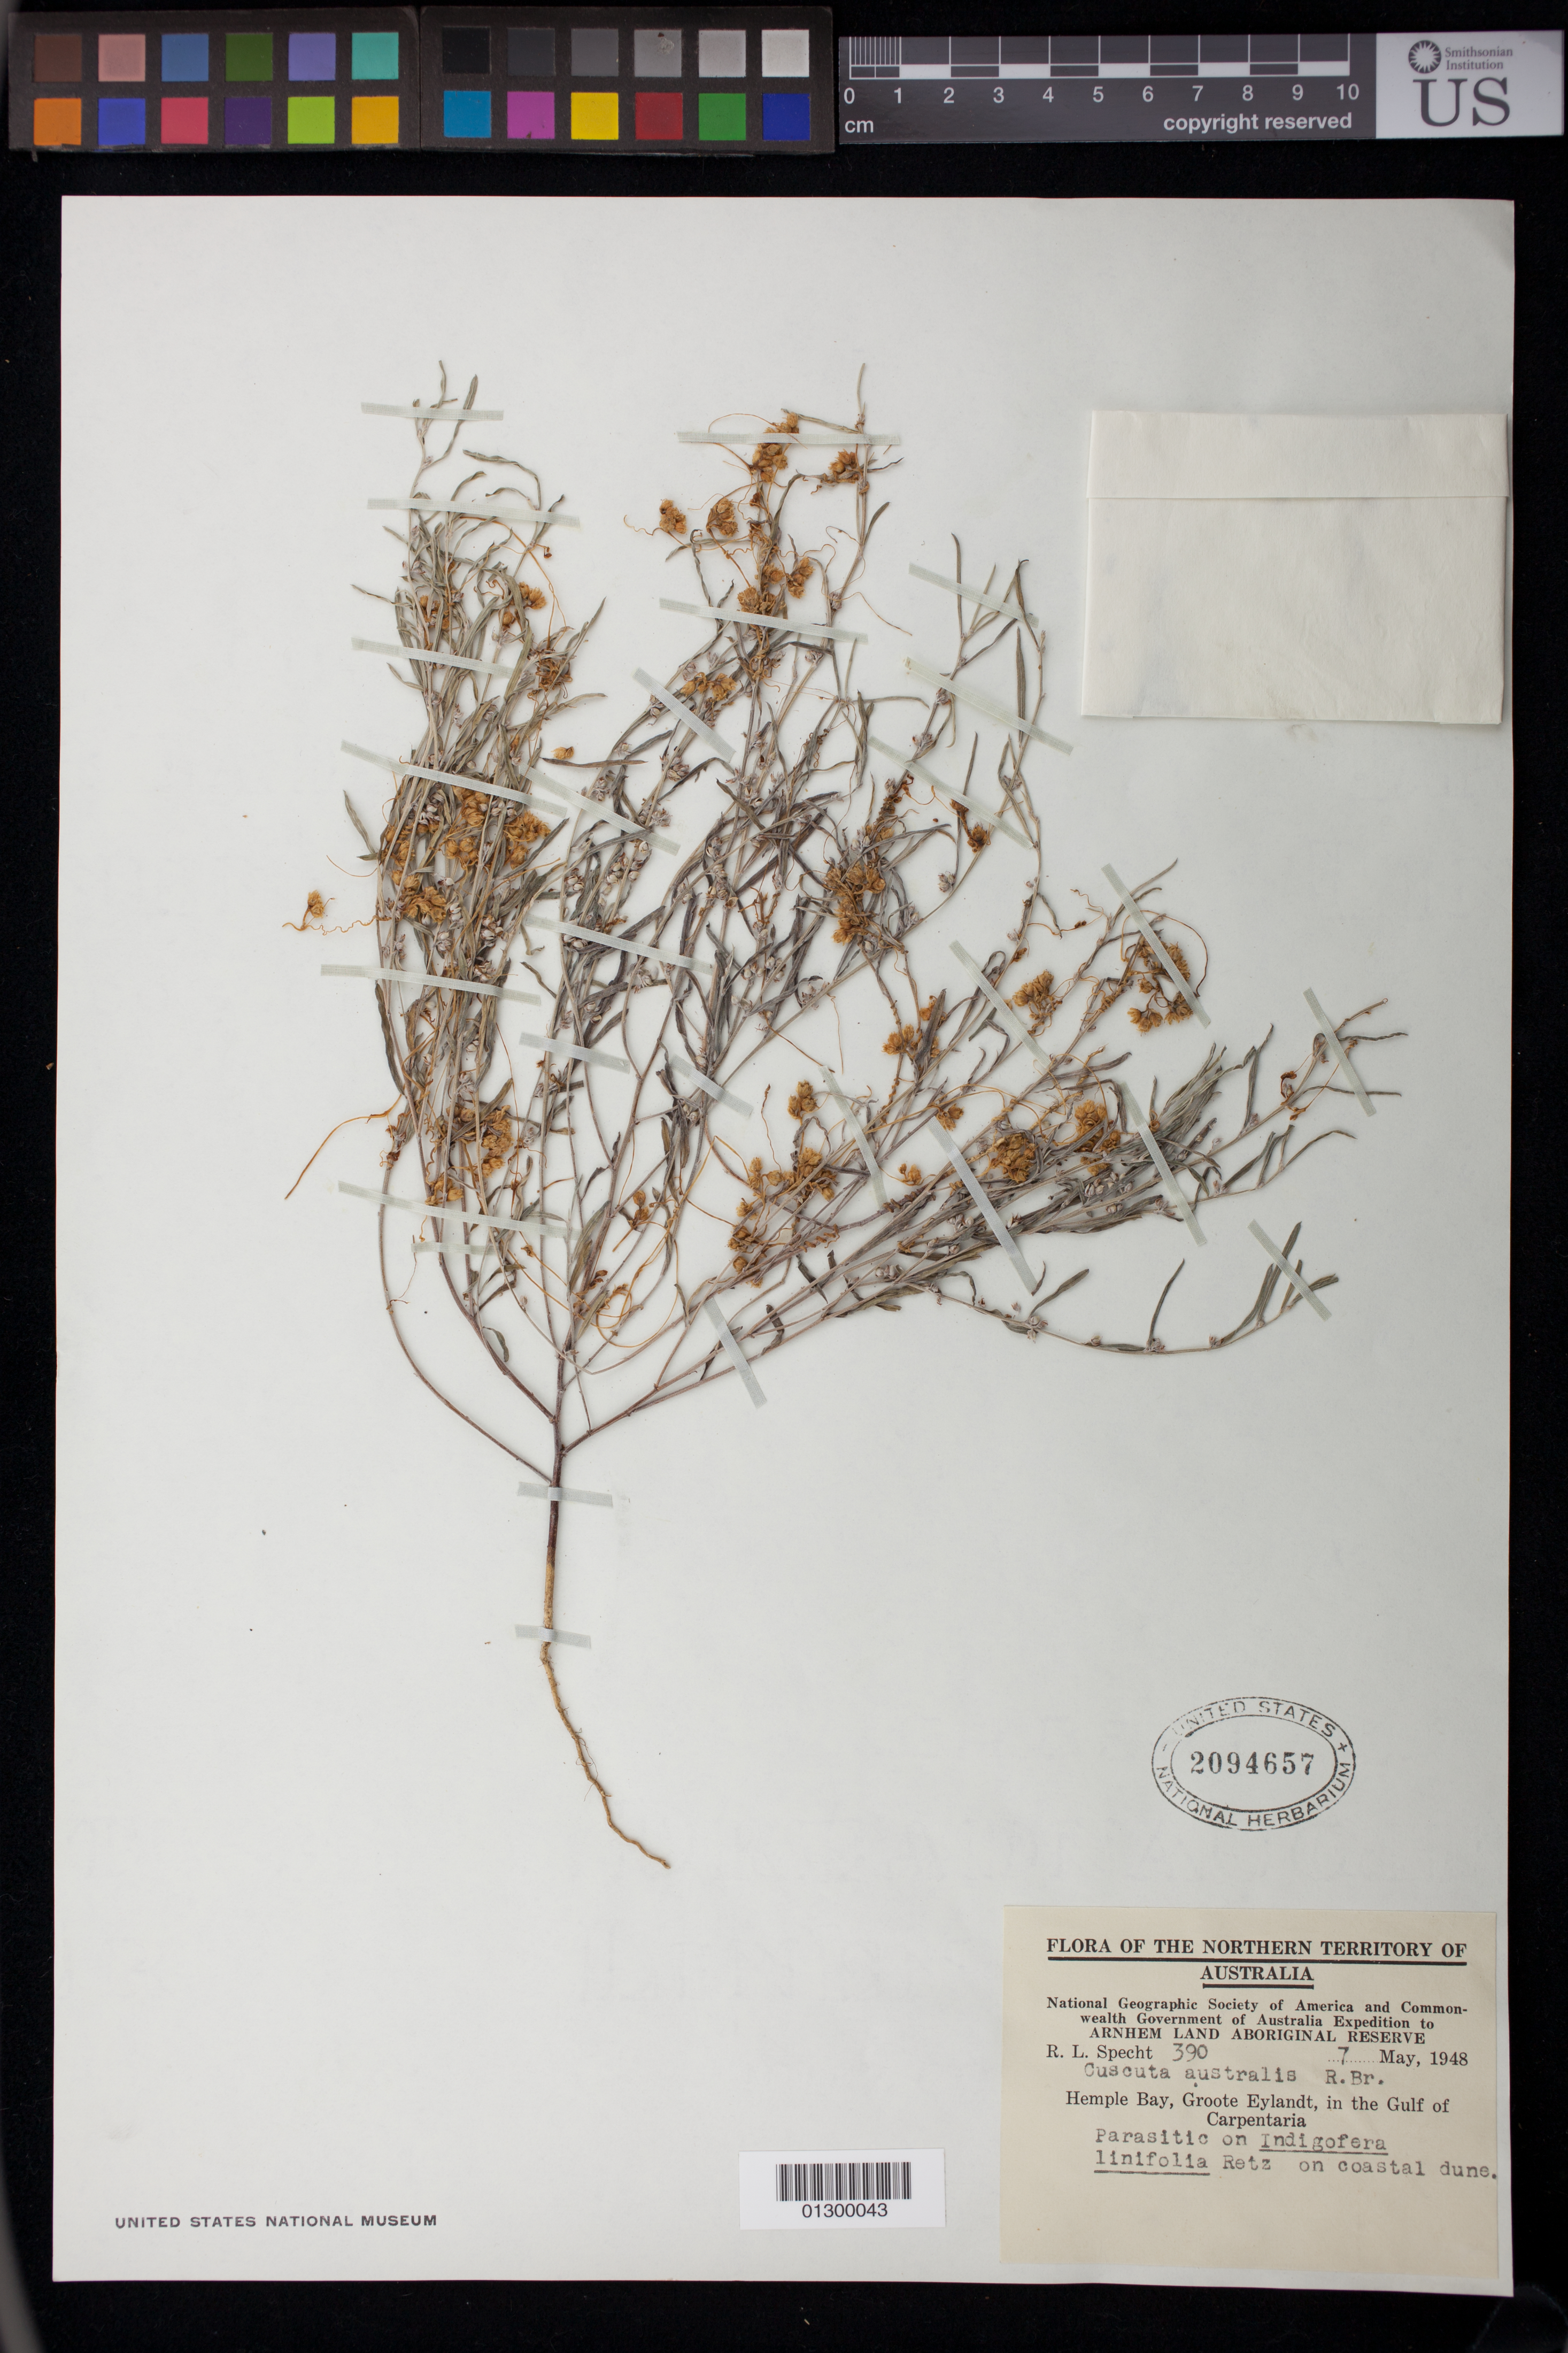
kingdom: Plantae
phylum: Tracheophyta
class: Magnoliopsida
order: Solanales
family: Convolvulaceae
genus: Cuscuta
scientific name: Cuscuta australis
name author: R. Br.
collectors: R. L. Specht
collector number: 390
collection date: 1948-05-07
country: Australia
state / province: Northern Territory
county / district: East Arnhem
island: Groote Eylandt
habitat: Parasitic on Indigofera linifolia Retz on coastal dune.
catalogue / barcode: US 2094657